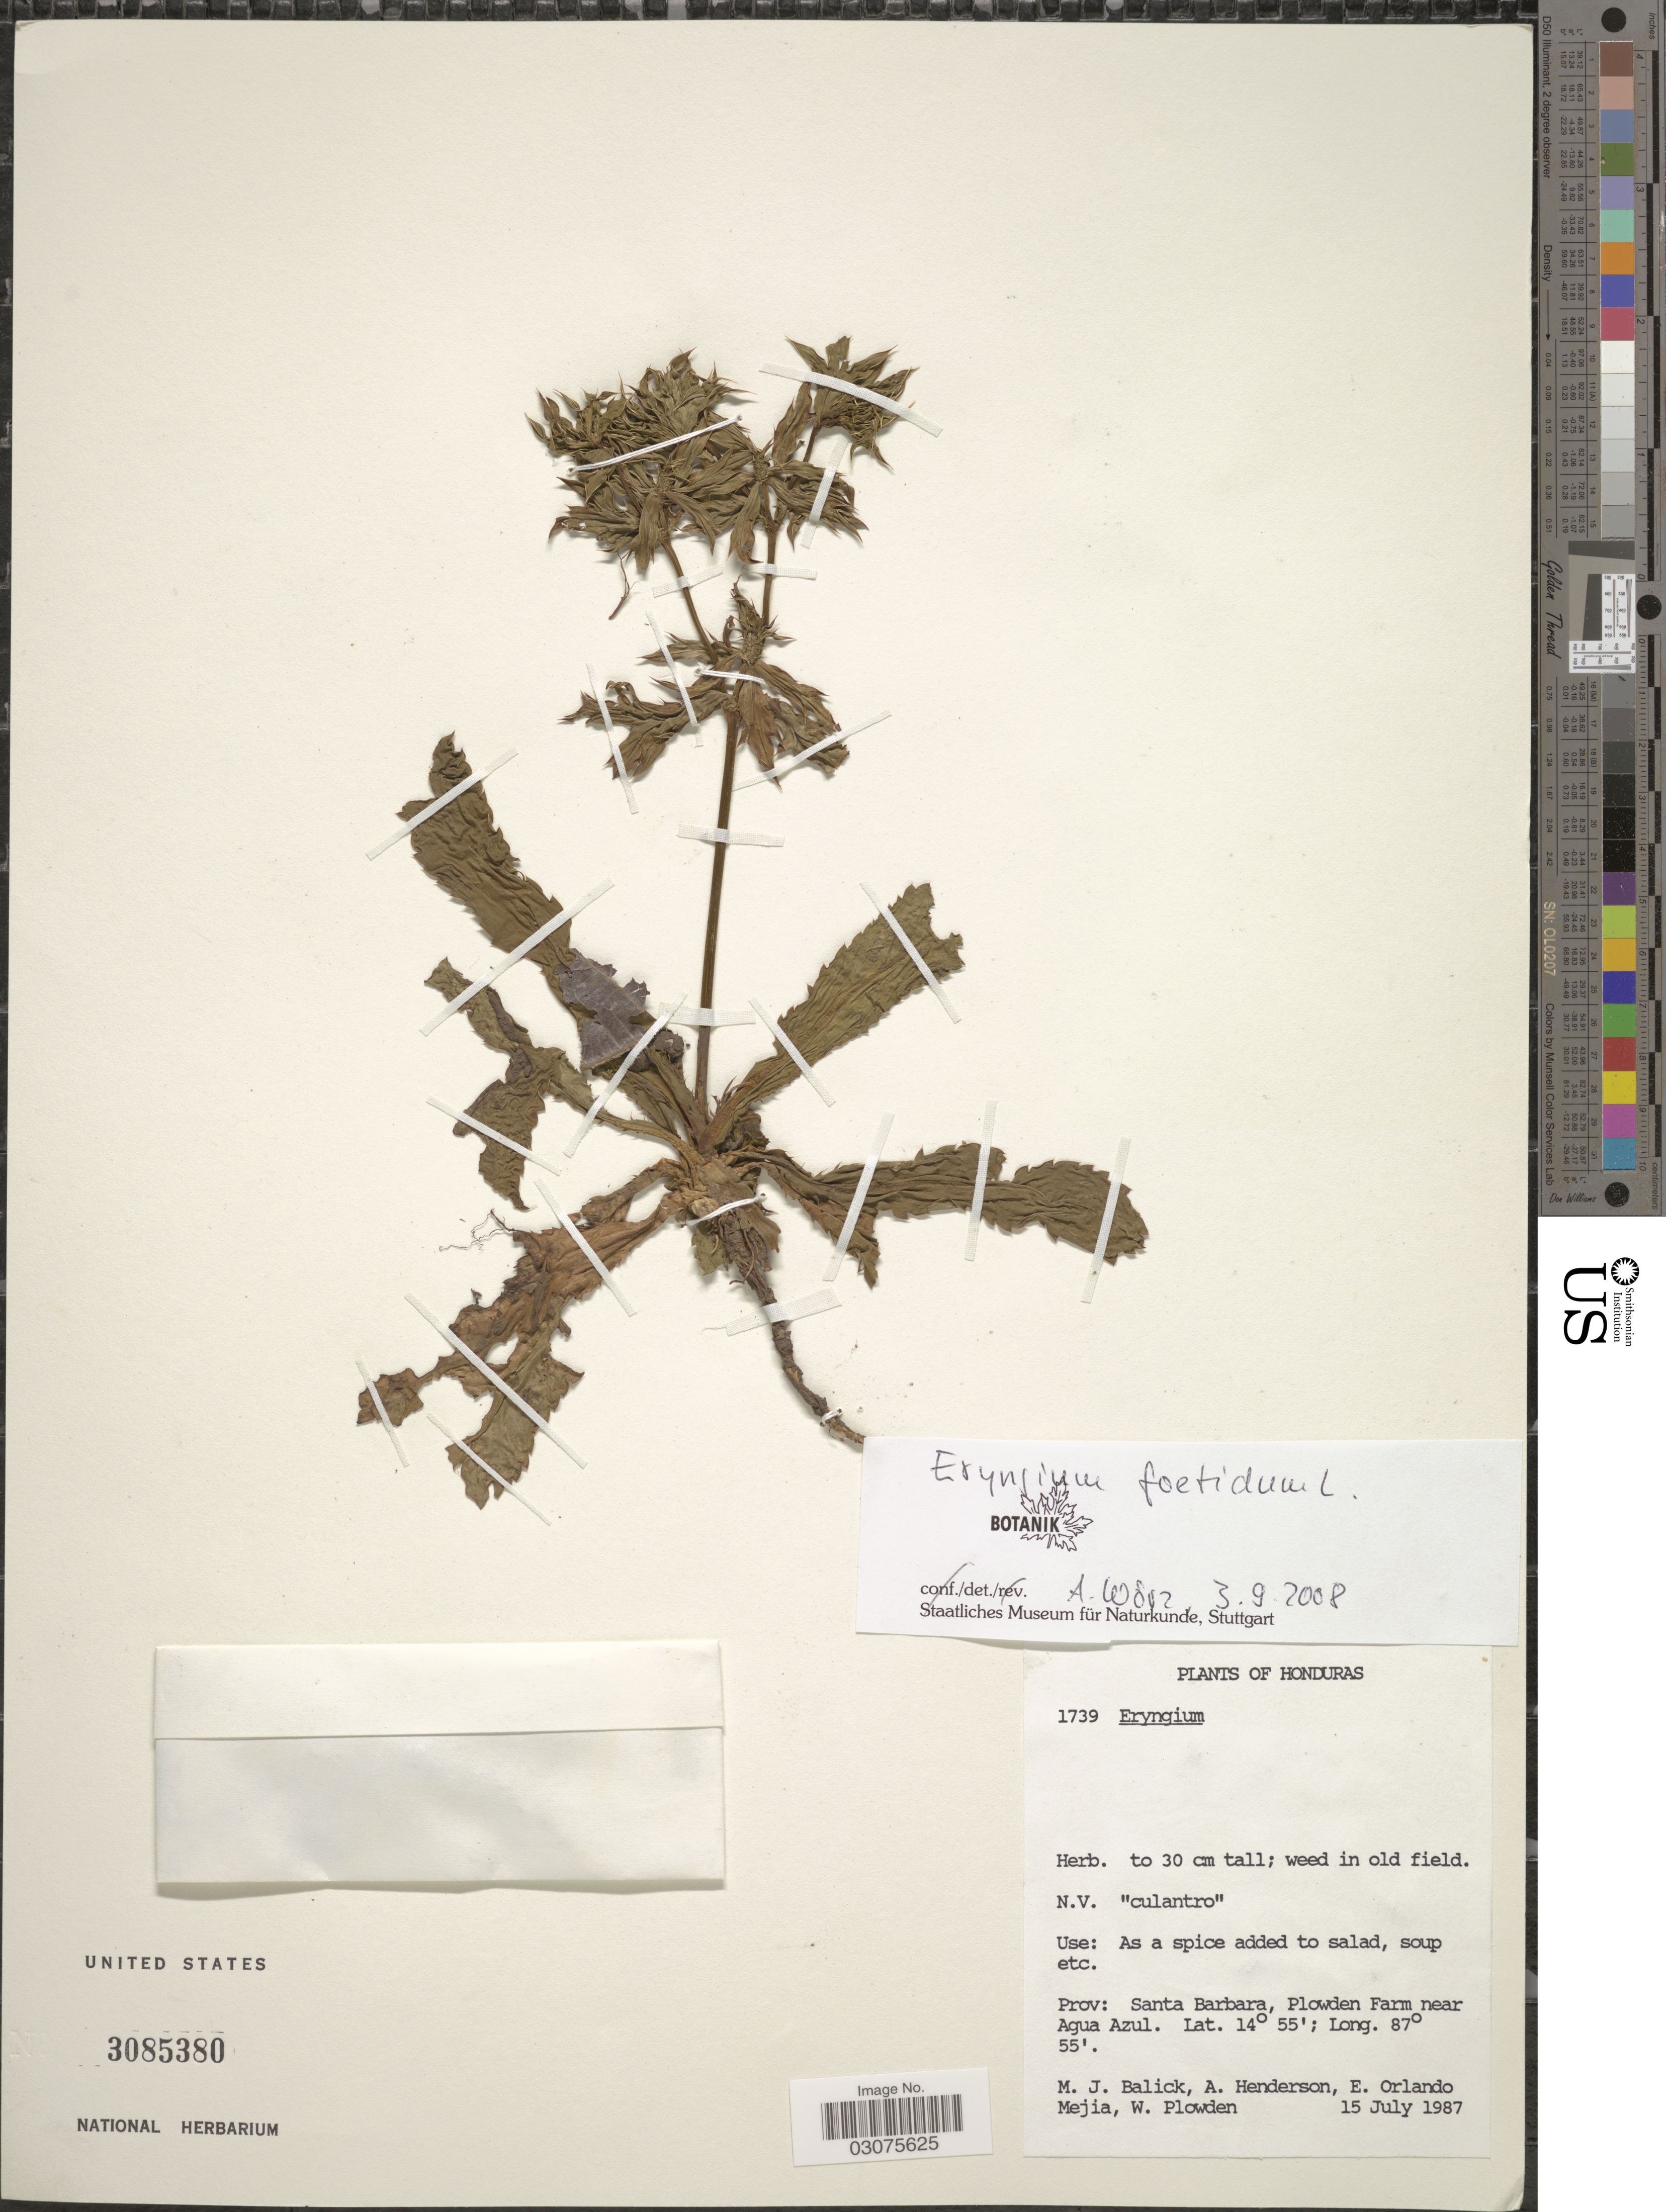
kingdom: Plantae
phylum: Tracheophyta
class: Magnoliopsida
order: Apiales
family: Apiaceae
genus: Eryngium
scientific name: Eryngium foetidum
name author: L.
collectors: M. J. Balick, A. Henderson, E. Orlando Mejia & W. Plowden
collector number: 1739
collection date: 1987-07-15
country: Honduras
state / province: Santa Bárbara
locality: Plowden Farm near Agua Azul.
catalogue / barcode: US 3085380